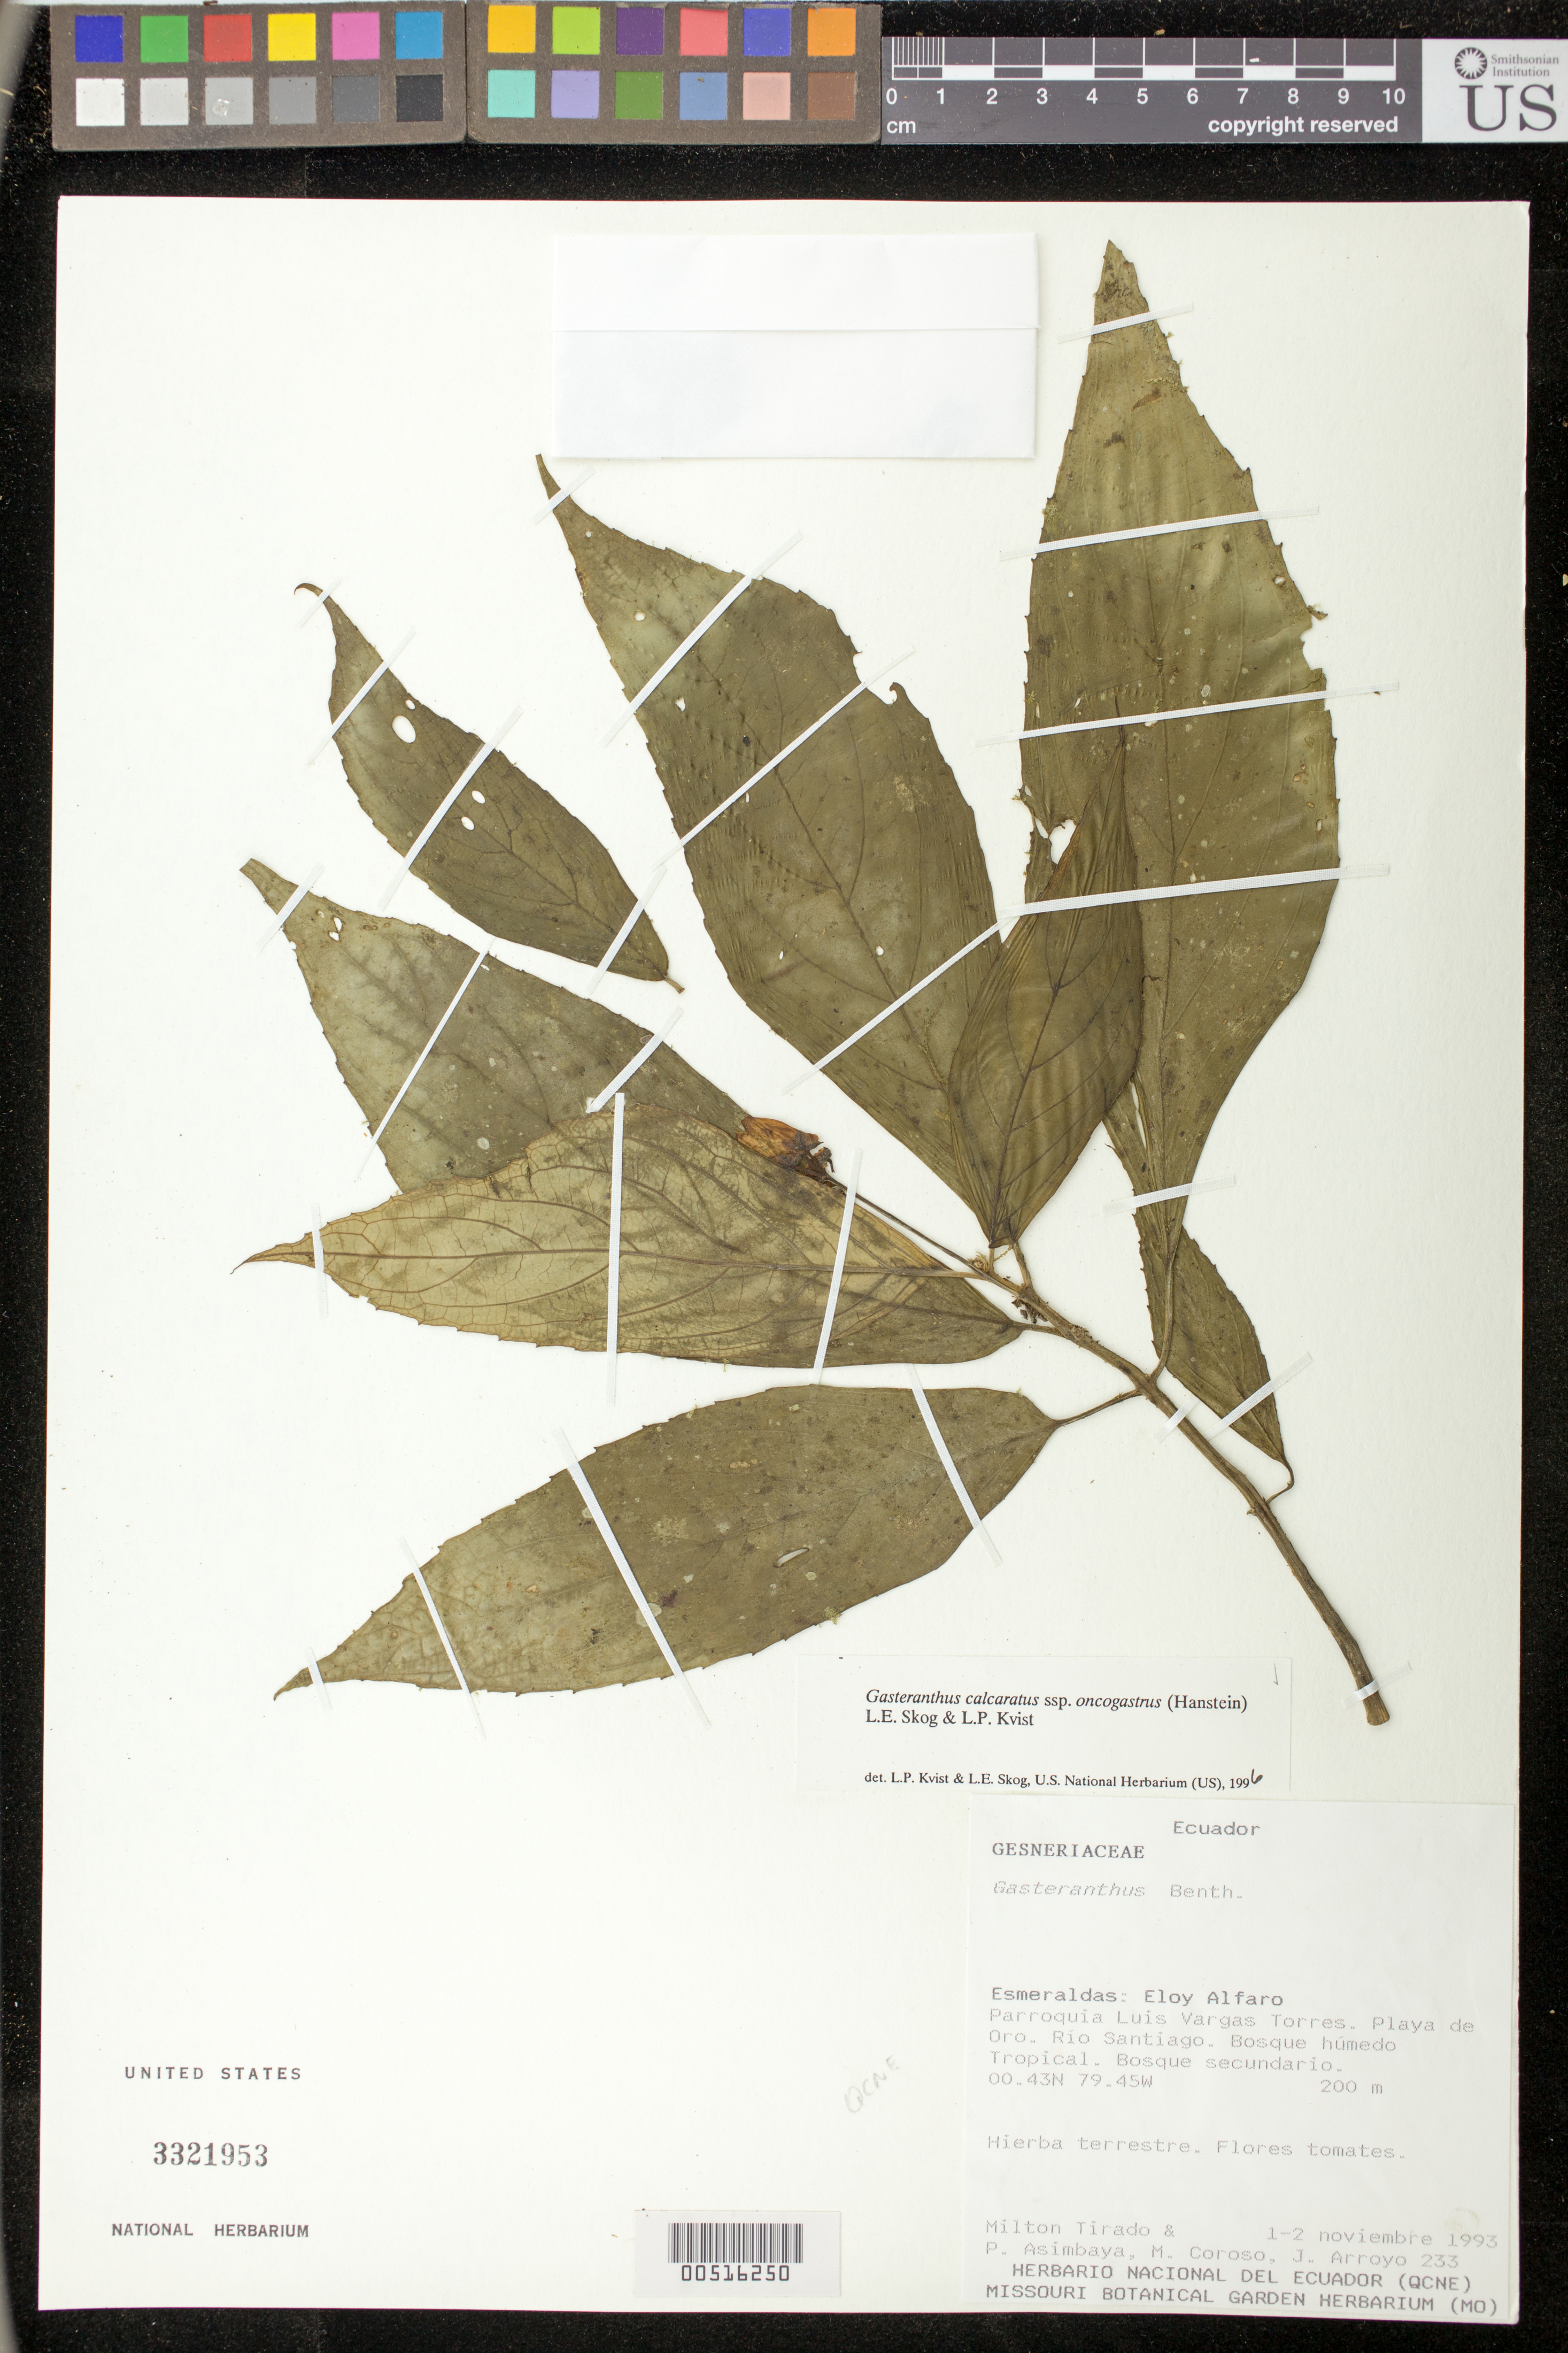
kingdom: Plantae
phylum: Tracheophyta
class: Magnoliopsida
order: Lamiales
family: Gesneriaceae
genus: Sinningia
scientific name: Sinningia incarnata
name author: (Aubl.) D.L. Denham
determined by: Skog, Laurence E.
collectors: M. Tirado, P. Asimbaya, M. Coroso & J. Arroyo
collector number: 233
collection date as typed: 1-2 Nov 1993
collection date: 1993-11-01/1993-11-02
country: Ecuador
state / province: Esmeraldas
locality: Eloy Alfaro. Parroquia Luis Vargas Torres, playa de Oro. Río Santiago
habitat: Bosque húmedo tropical, bosque secundario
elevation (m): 200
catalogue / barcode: US 3321953